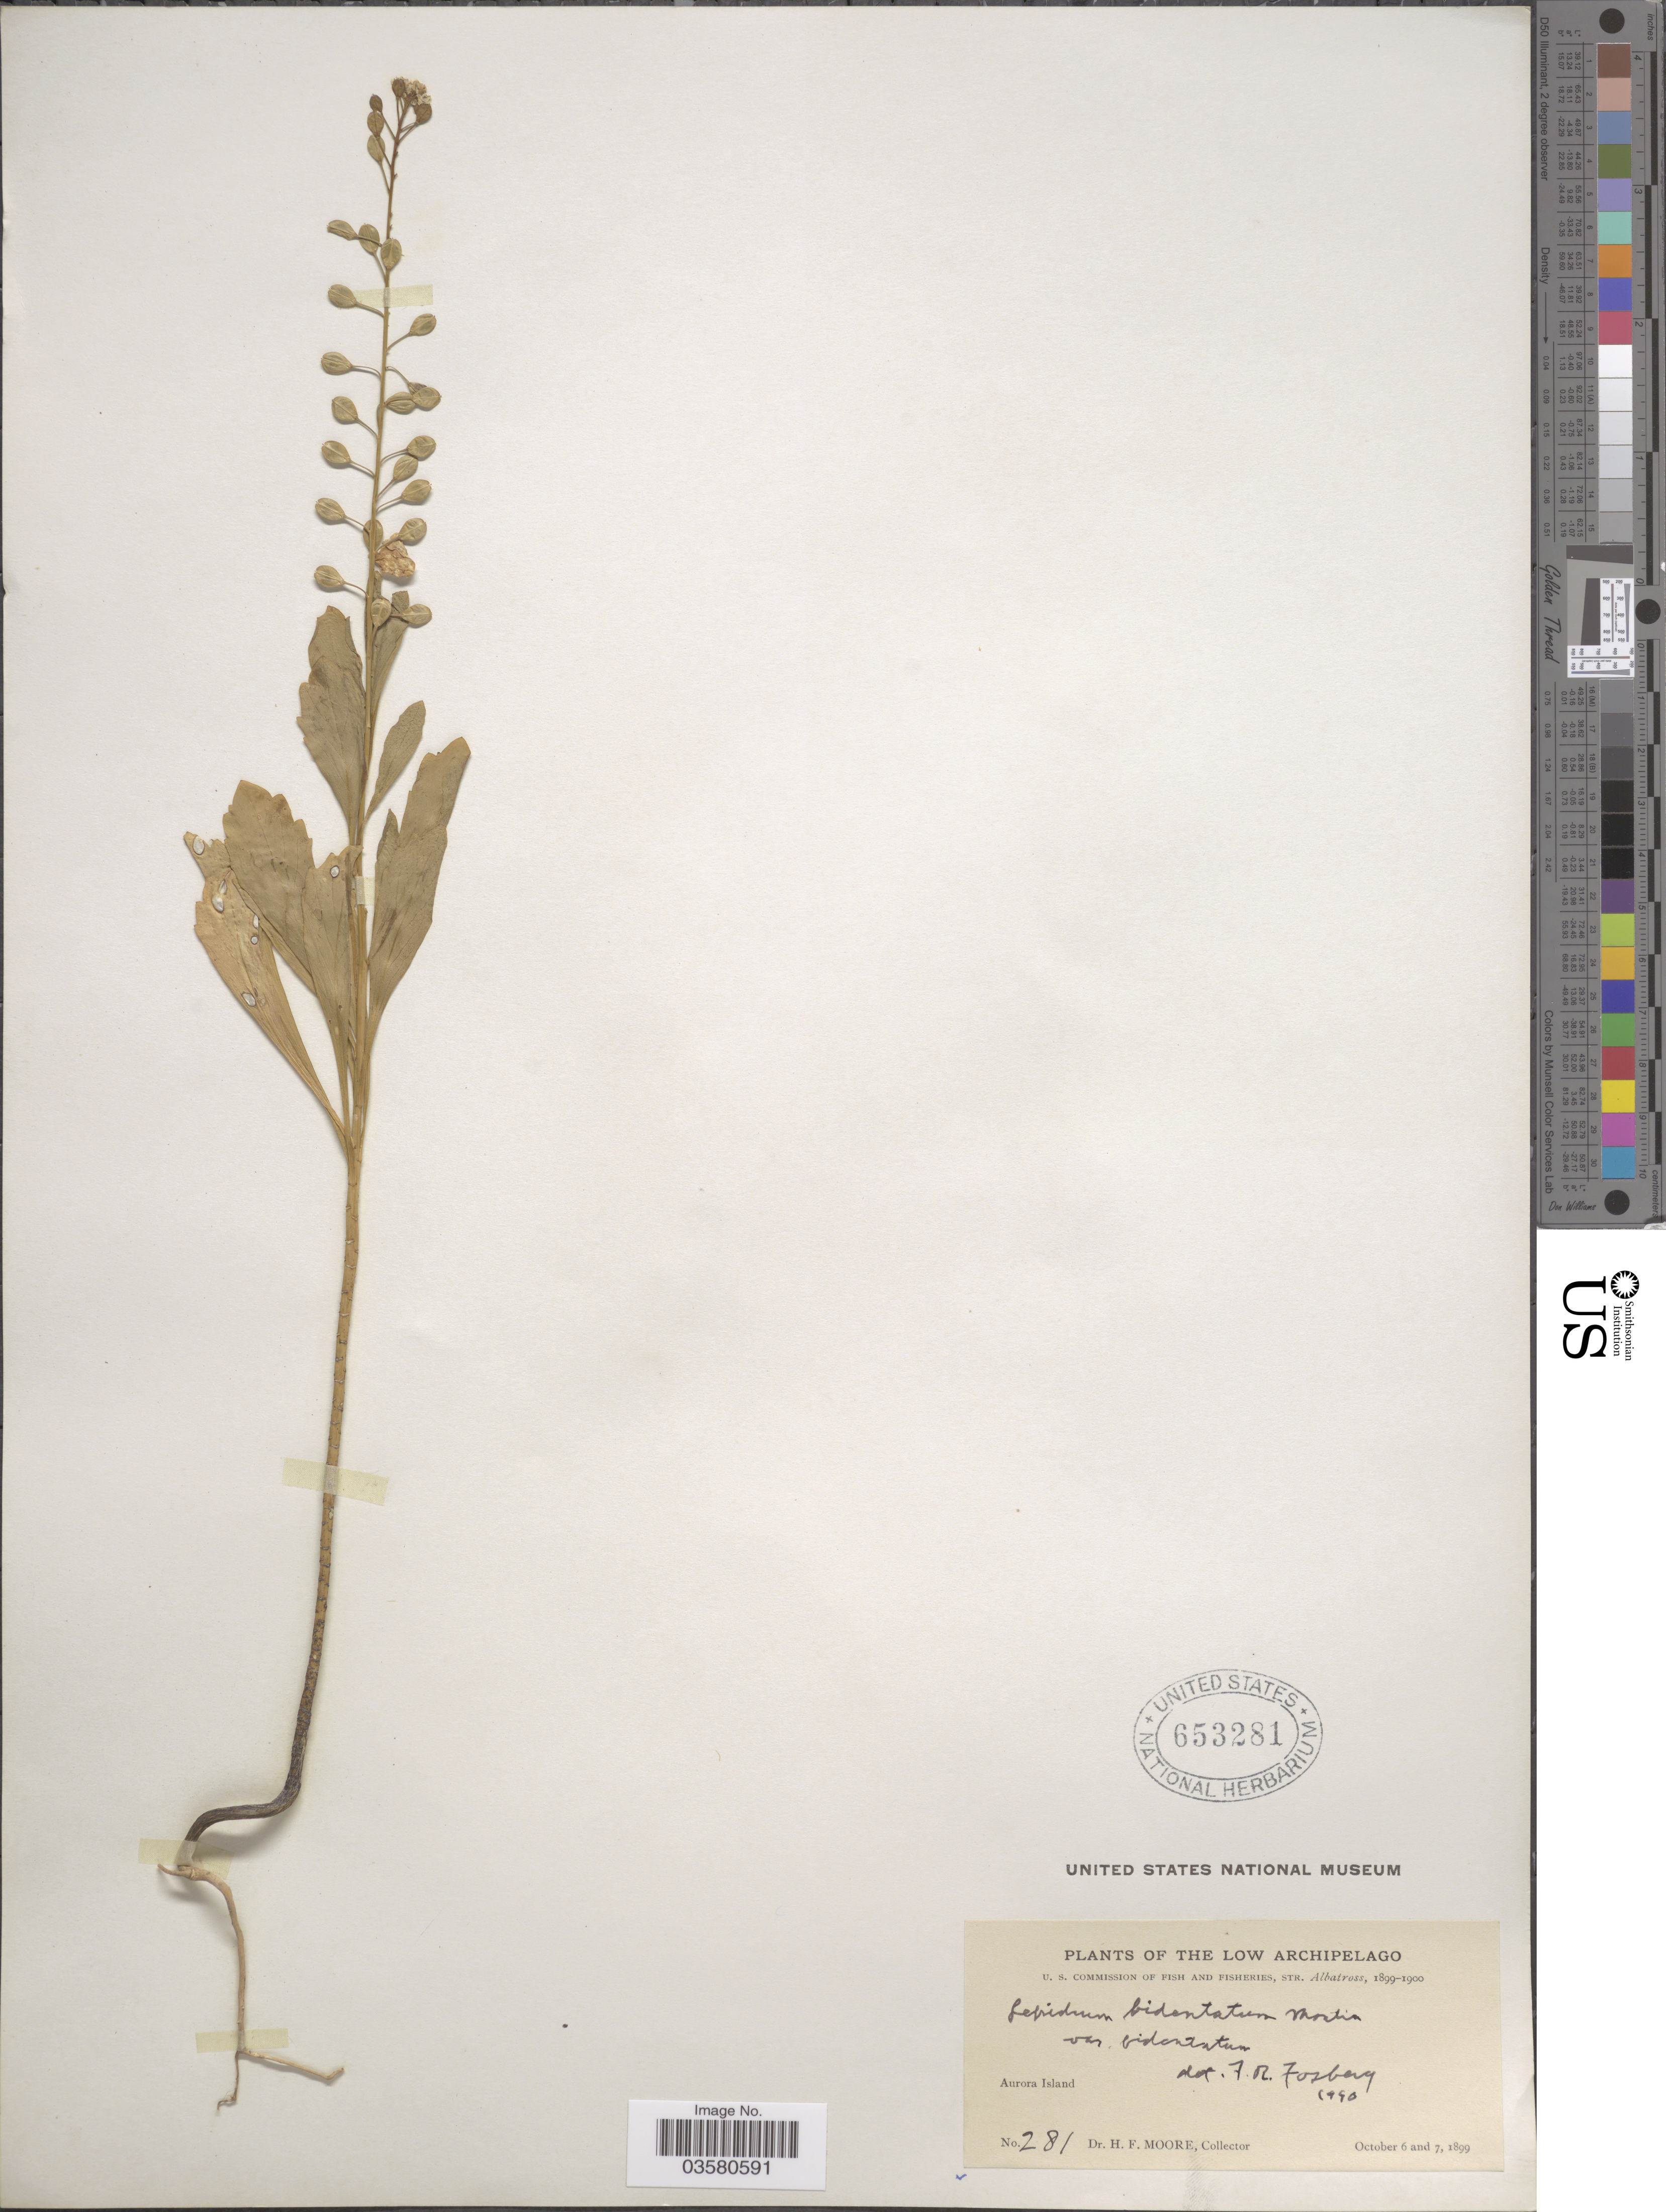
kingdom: Plantae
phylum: Tracheophyta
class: Magnoliopsida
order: Brassicales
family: Brassicaceae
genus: Lepidium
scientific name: Lepidium bidentatum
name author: Montin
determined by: Al-Shehbaz, I. A., (MO), Missouri Botanical Garden (UNITED STATES)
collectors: H. F. Moore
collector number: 281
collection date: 1899-10-06/1899-10-07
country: French Polynesia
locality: The Low Archipelago. Aurora Island.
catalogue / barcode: US 653281